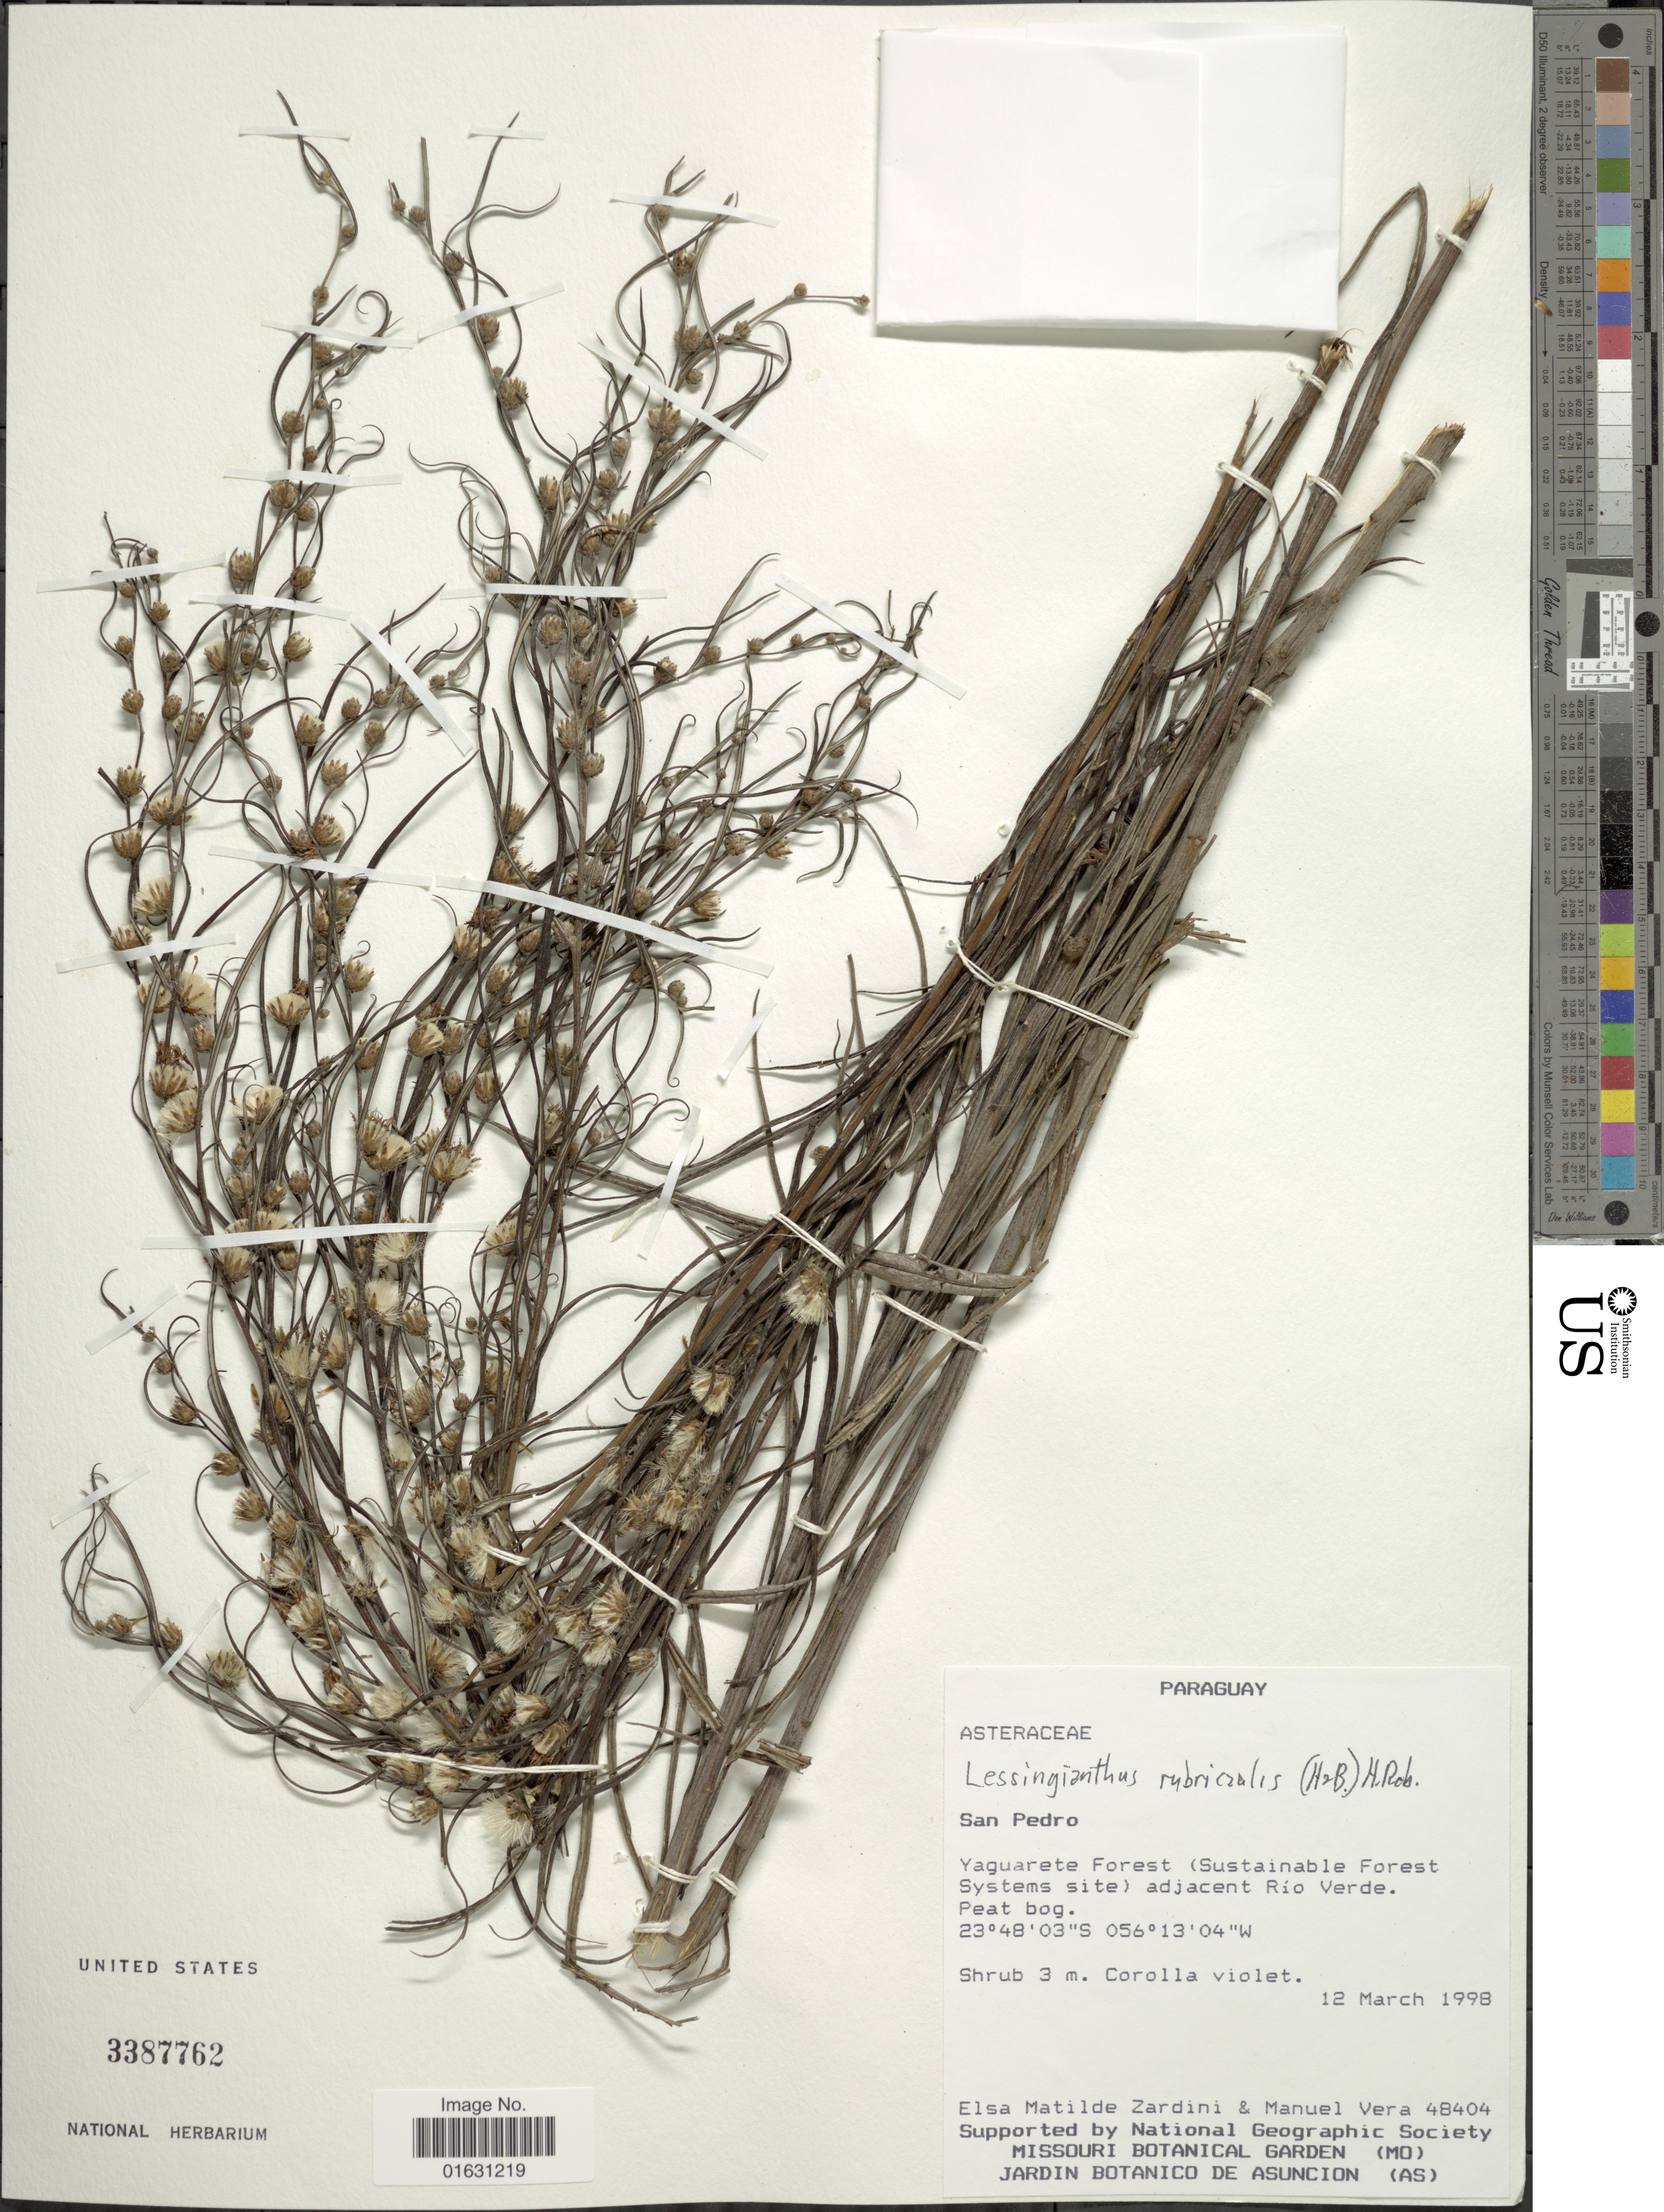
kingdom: Plantae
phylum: Tracheophyta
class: Magnoliopsida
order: Asterales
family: Asteraceae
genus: Lessingianthus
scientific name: Lessingianthus rubricaulis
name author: (Humb. & Bonpl.) H. Rob.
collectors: E. M. Zardini & M. Vera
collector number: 48404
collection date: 1998-03-12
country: Paraguay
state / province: San Pedro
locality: Yaguarete Forest (Sustainable Forest Systems site) adjacent Rio Verde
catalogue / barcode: US 3387762